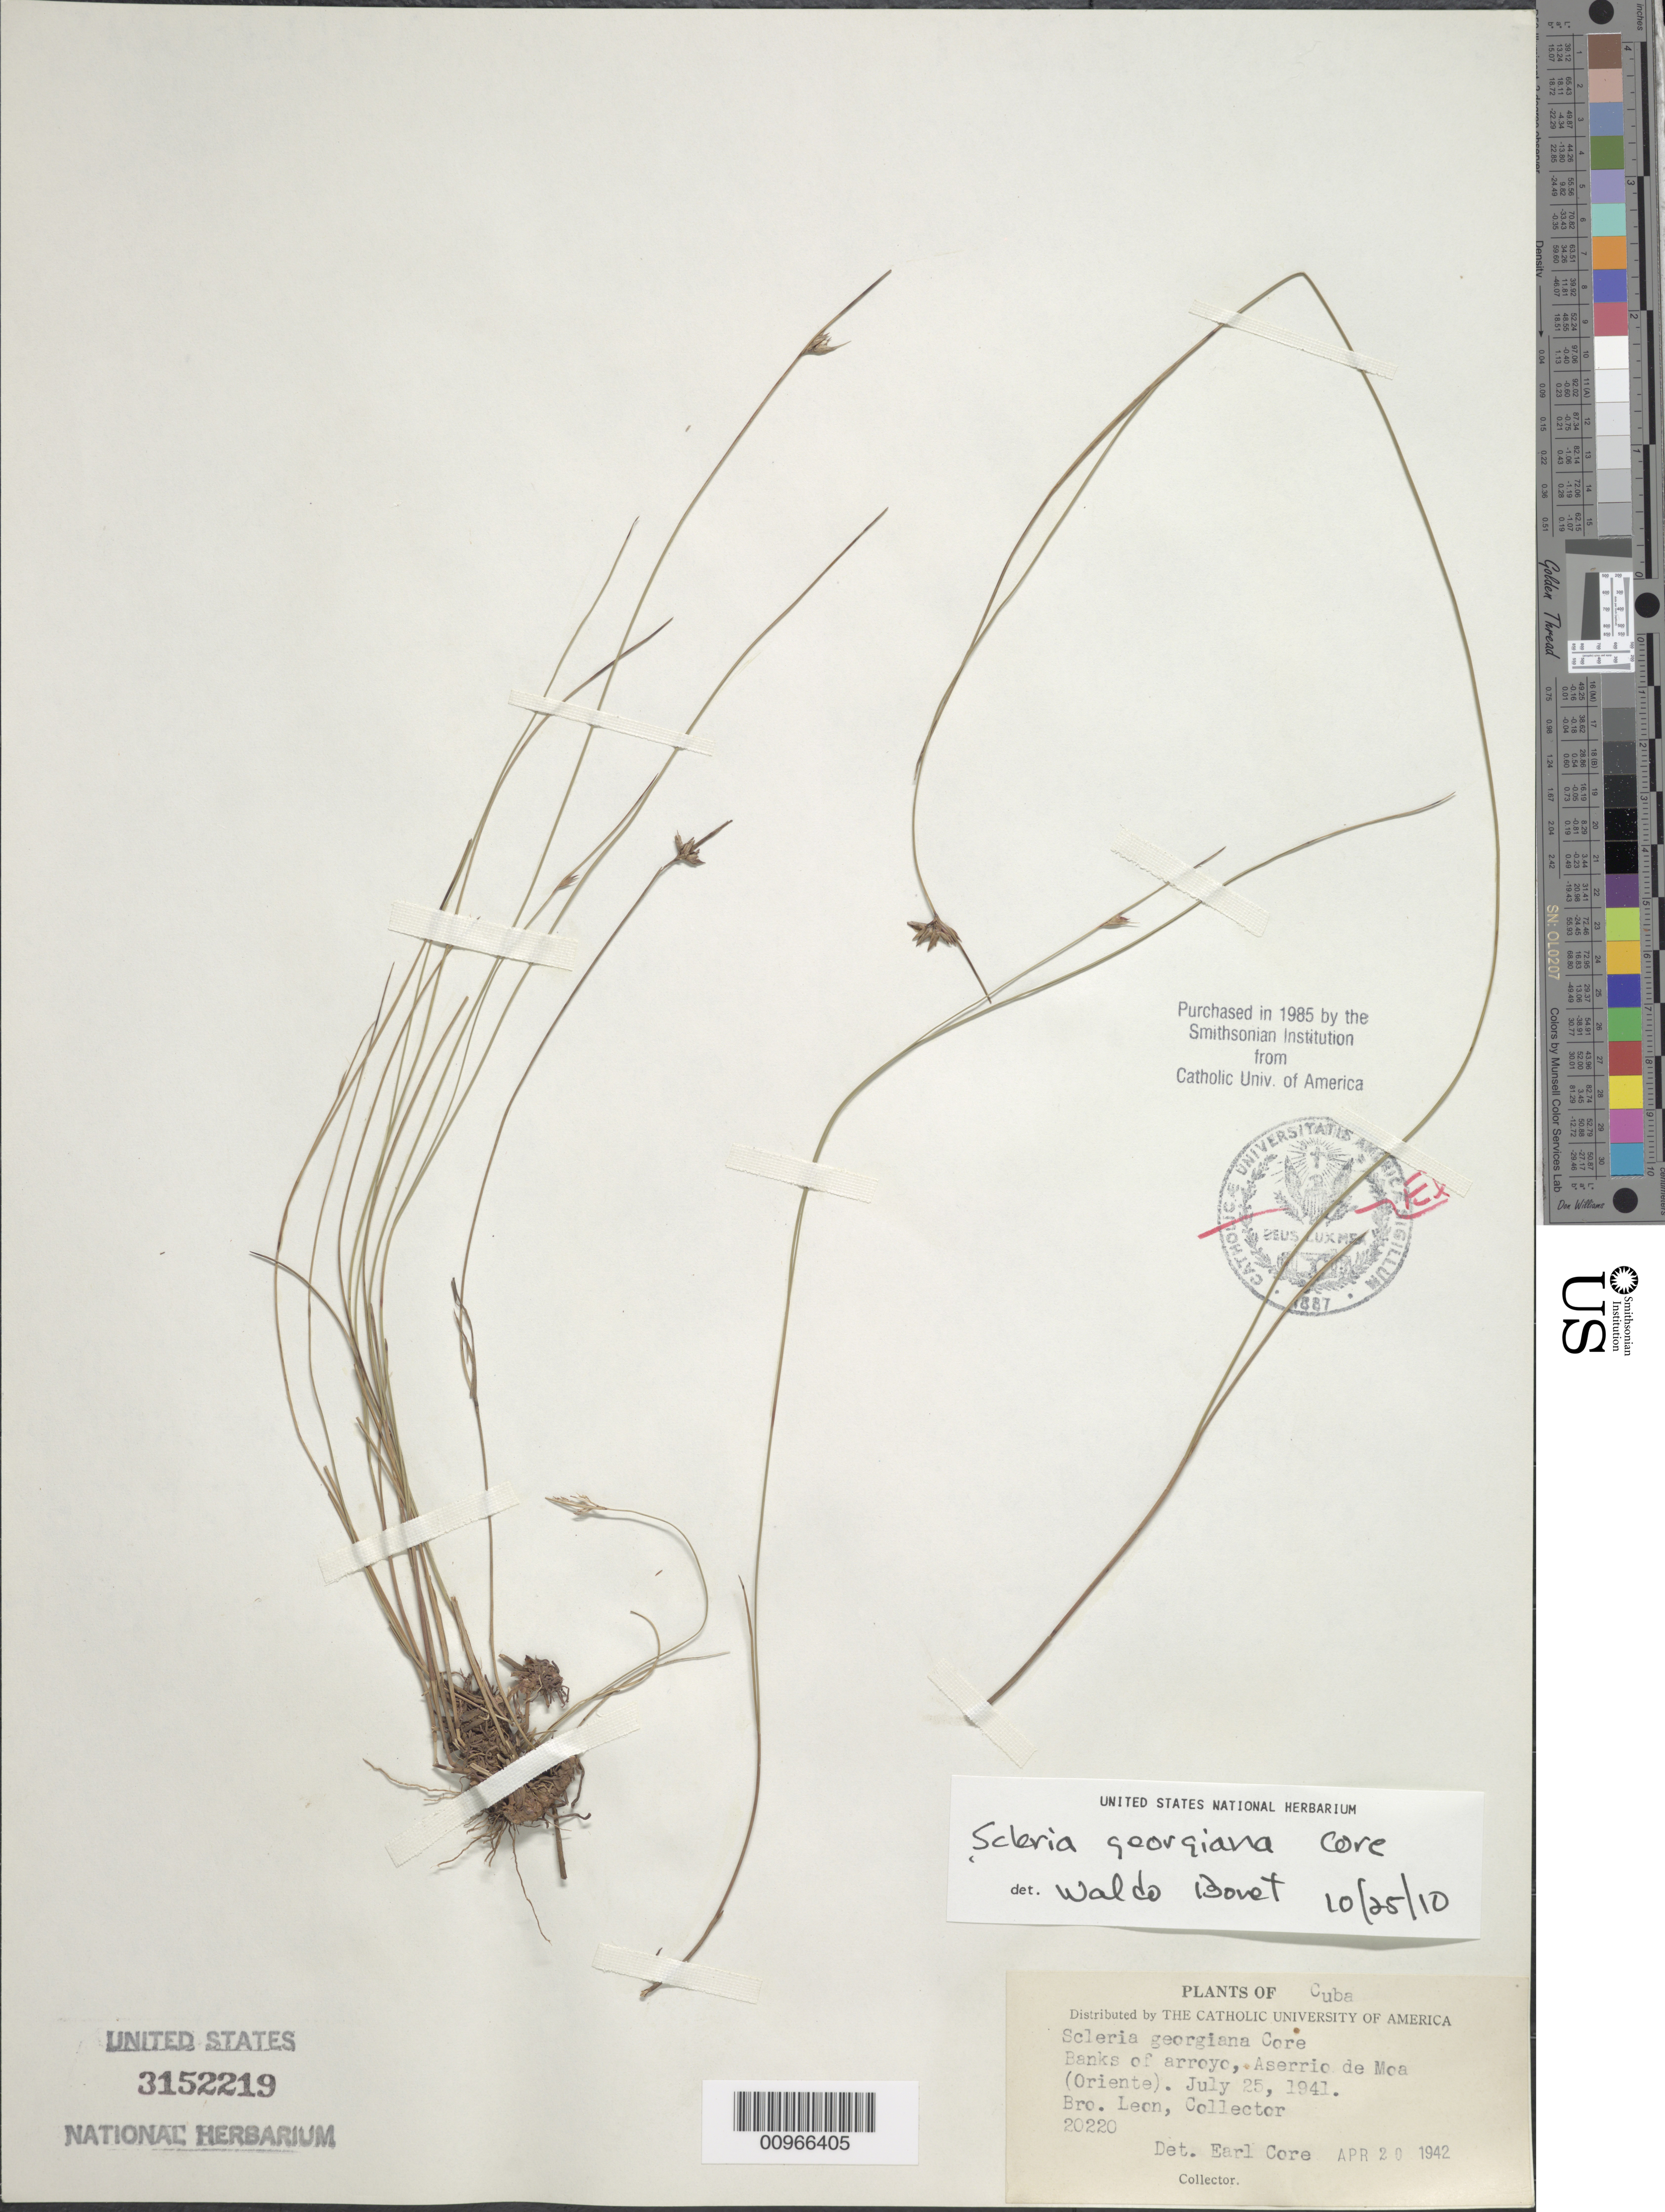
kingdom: Plantae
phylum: Tracheophyta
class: Liliopsida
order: Poales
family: Cyperaceae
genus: Scleria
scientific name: Scleria georgiana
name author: Core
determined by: Core, E. L.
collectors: Bro. León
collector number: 20220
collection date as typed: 25 Jul 1941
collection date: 1941-07-25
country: Cuba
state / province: Holguín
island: Cuba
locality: Aserrio de Moa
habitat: Banks of arroyo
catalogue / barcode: US 3152219